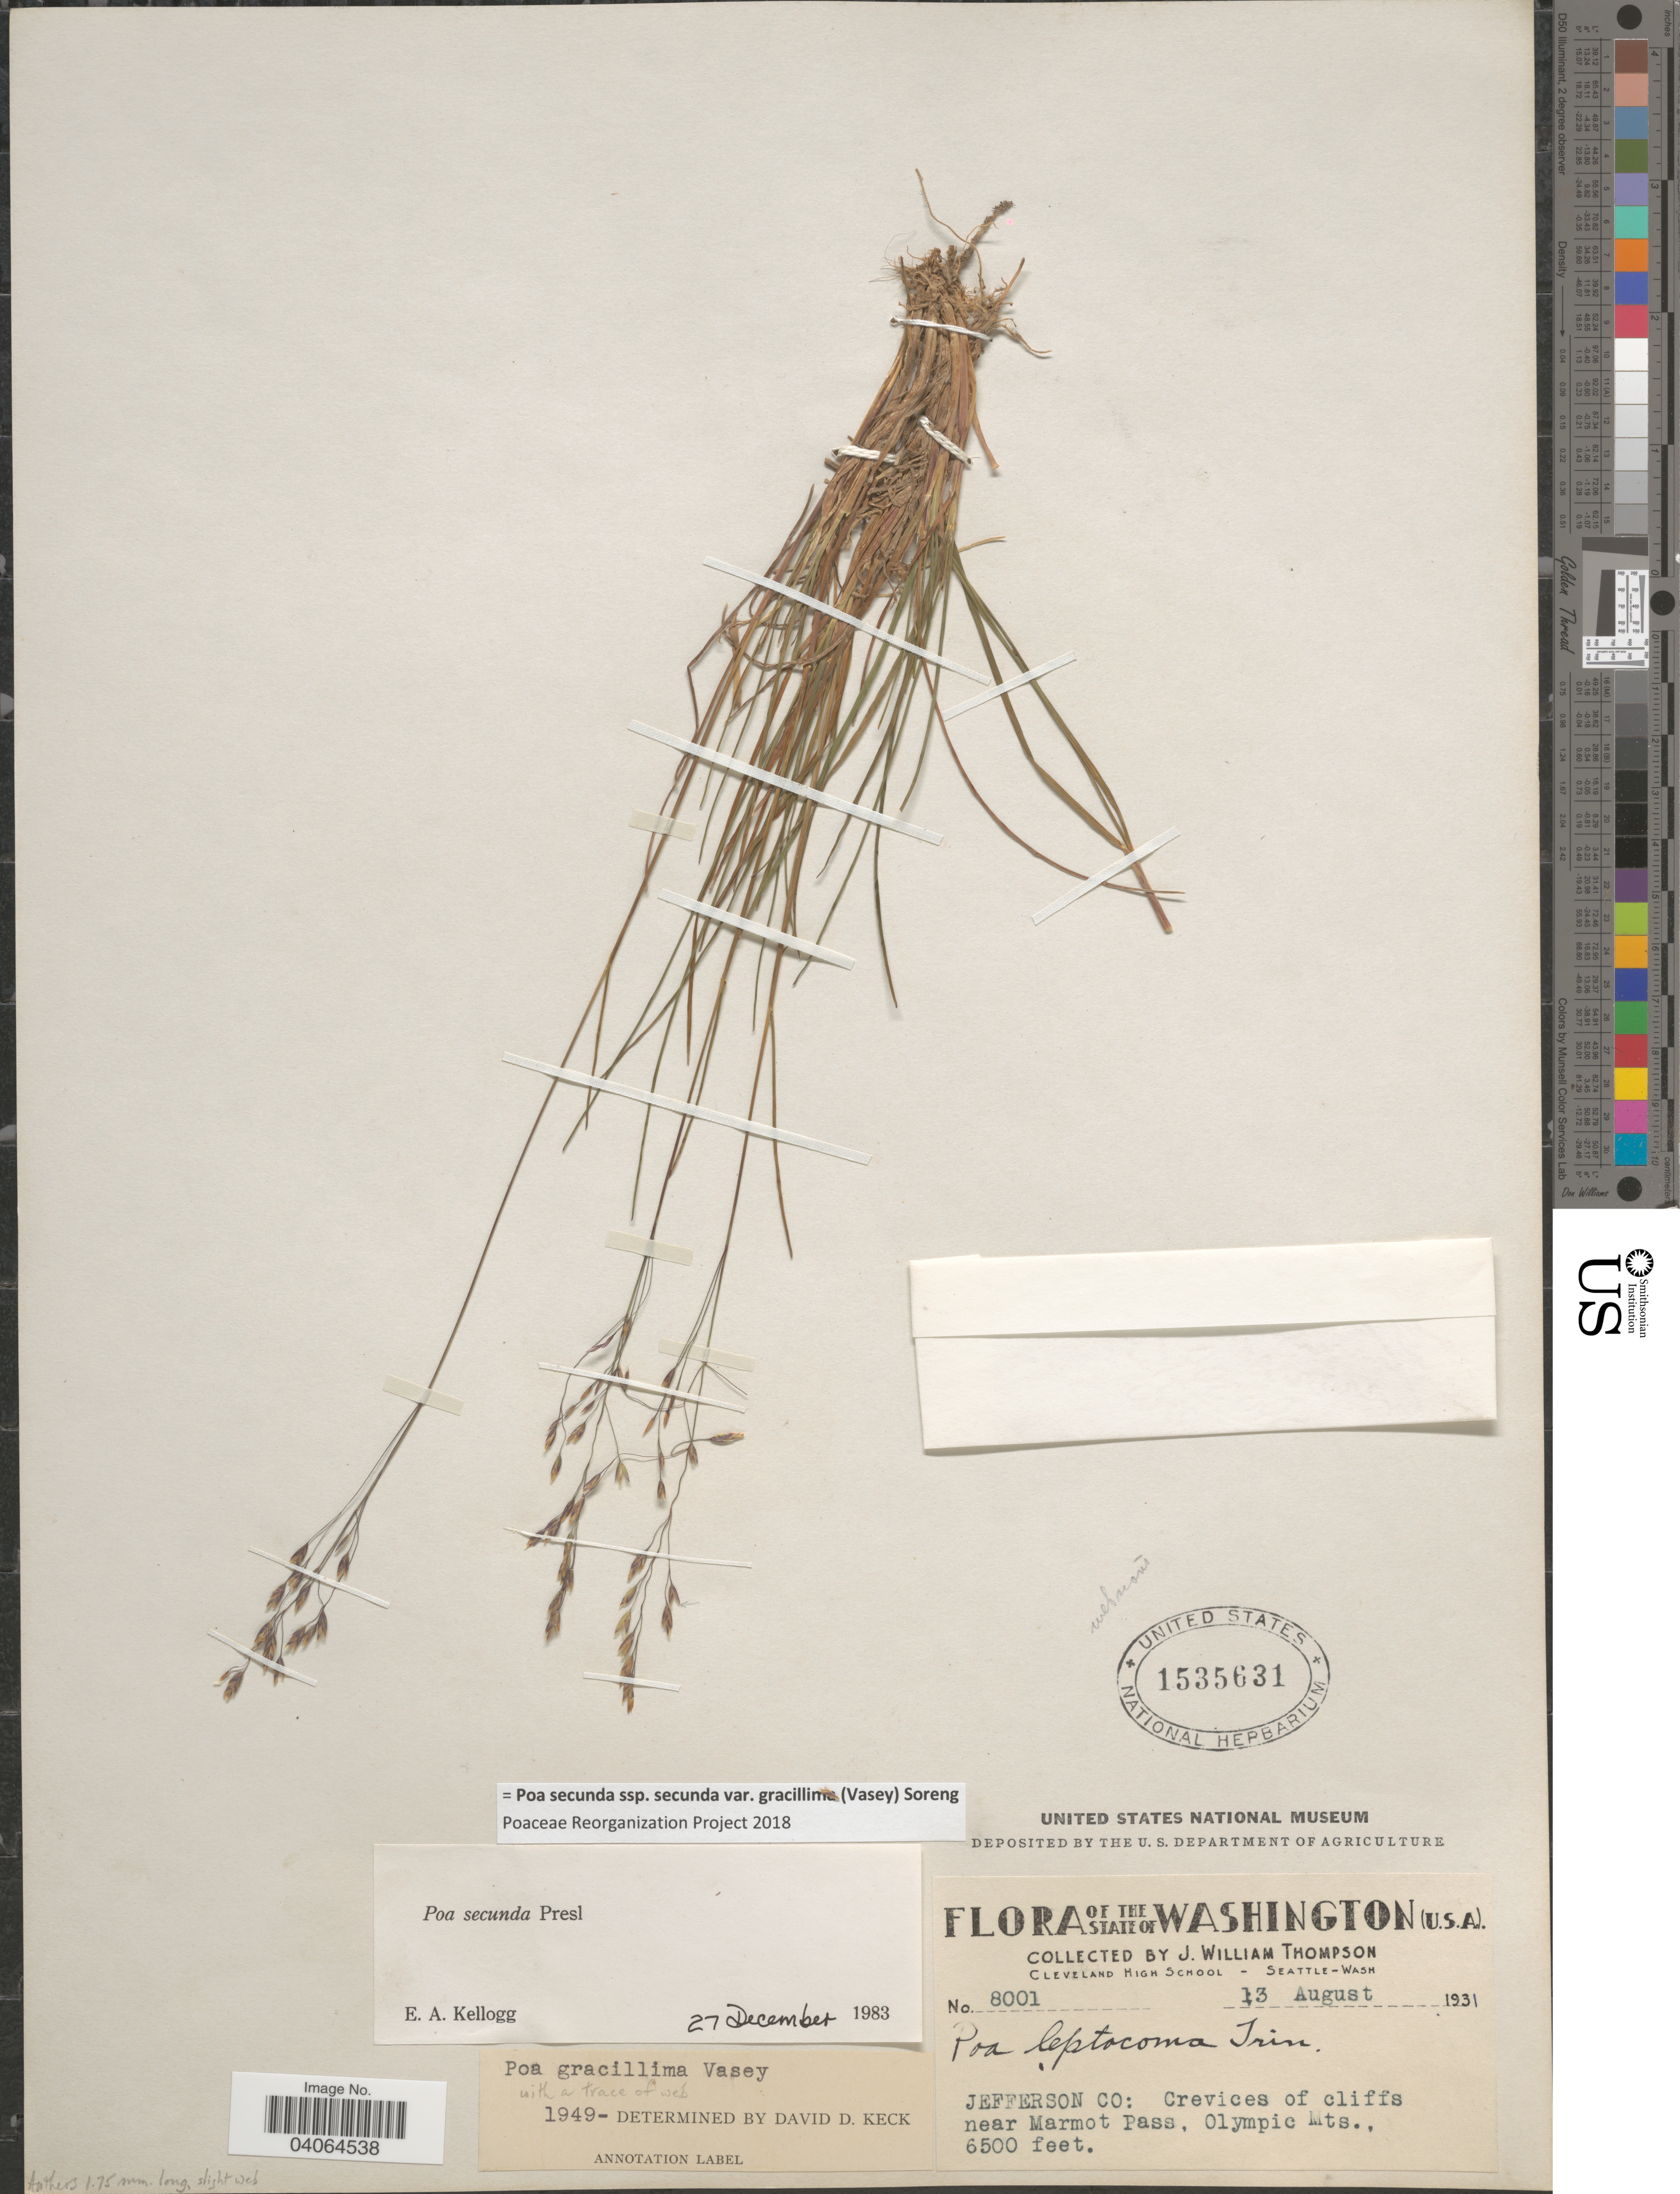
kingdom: Plantae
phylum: Tracheophyta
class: Liliopsida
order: Poales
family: Poaceae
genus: Poa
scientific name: Poa secunda subsp. secunda var. gracillima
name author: (Vasey) Soreng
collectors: J. W. Thompson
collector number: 8001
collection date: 1931-08-13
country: United States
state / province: Washington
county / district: Jefferson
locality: Jefferson Co: Crevices of cliffs near Marmot Pass, Olympic Mts.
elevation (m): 1981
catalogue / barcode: US 1535631